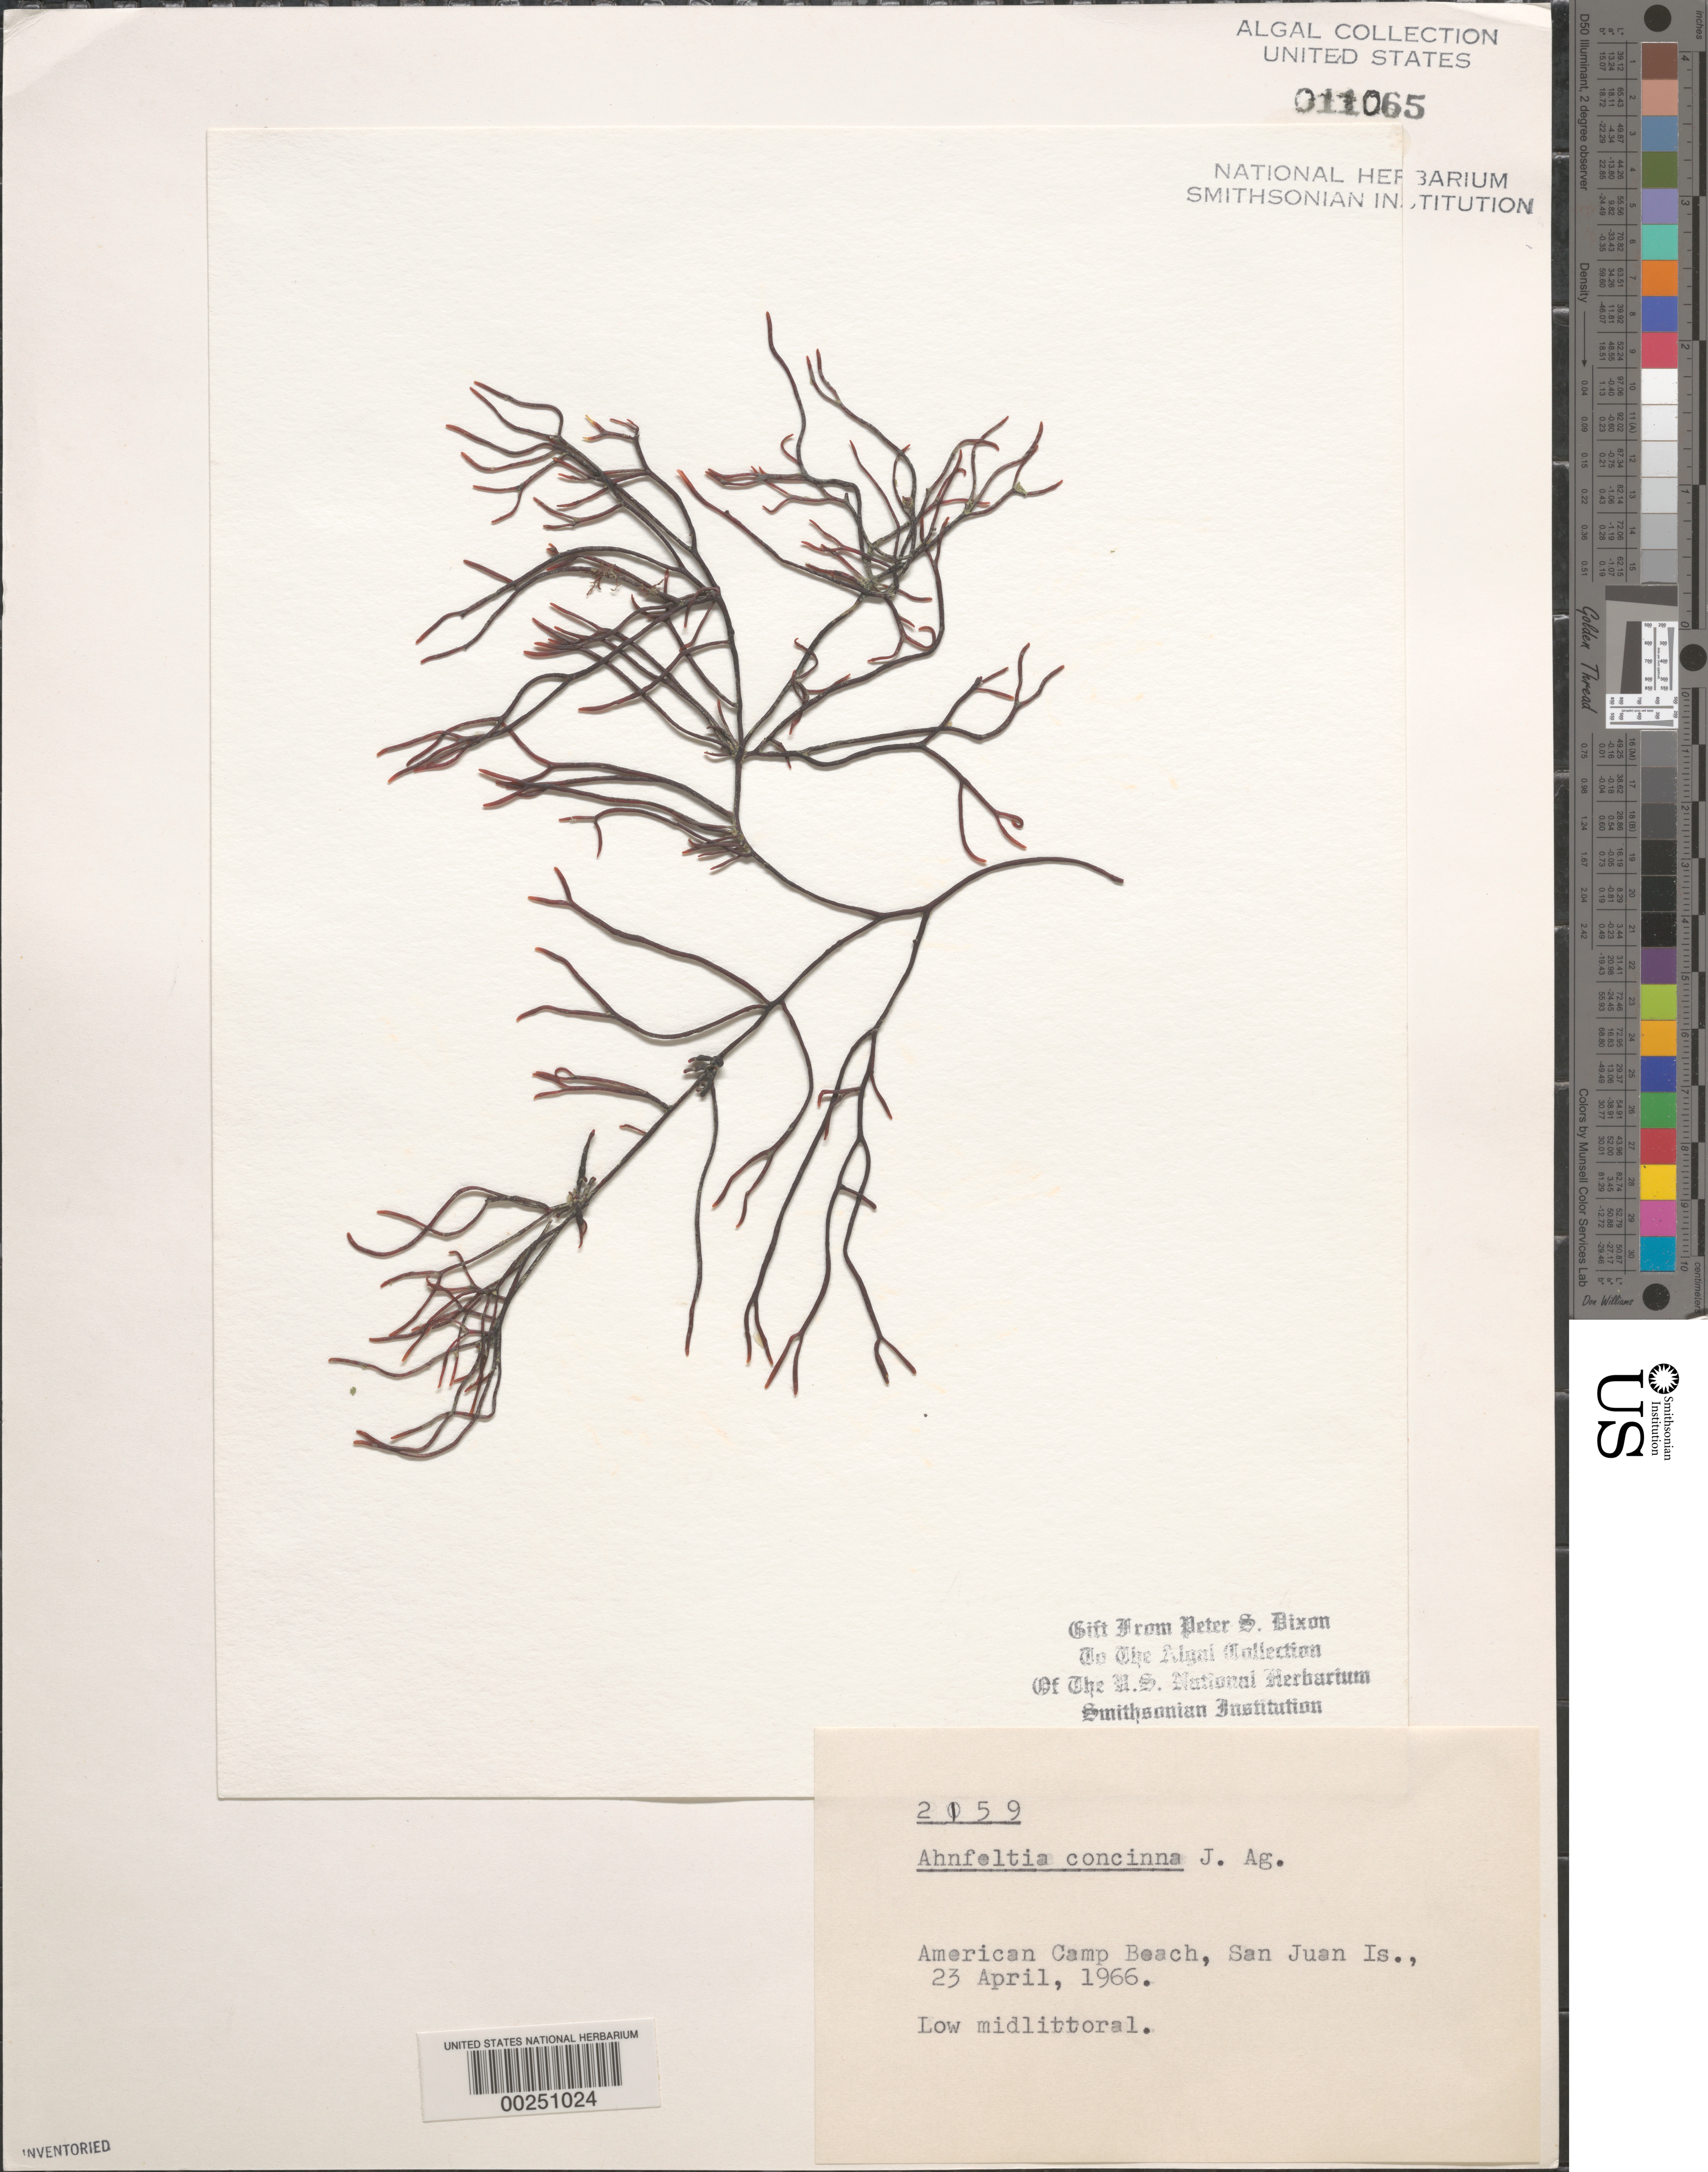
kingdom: Plantae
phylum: Rhodophyta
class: Florideophyceae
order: Gigartinales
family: Phyllophoraceae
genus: Gymnogongrus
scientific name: Gymnogongrus durvillei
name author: (Bory) M.S.Calderon & S.M. Boo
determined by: Algae name updating Project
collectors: P. S. Dixon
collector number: PSD 2159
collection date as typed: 23 Apr 1966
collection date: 1966-04-23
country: United States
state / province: Washington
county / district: San Juan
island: San Juan Island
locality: American Camp Beach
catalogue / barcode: US 11065